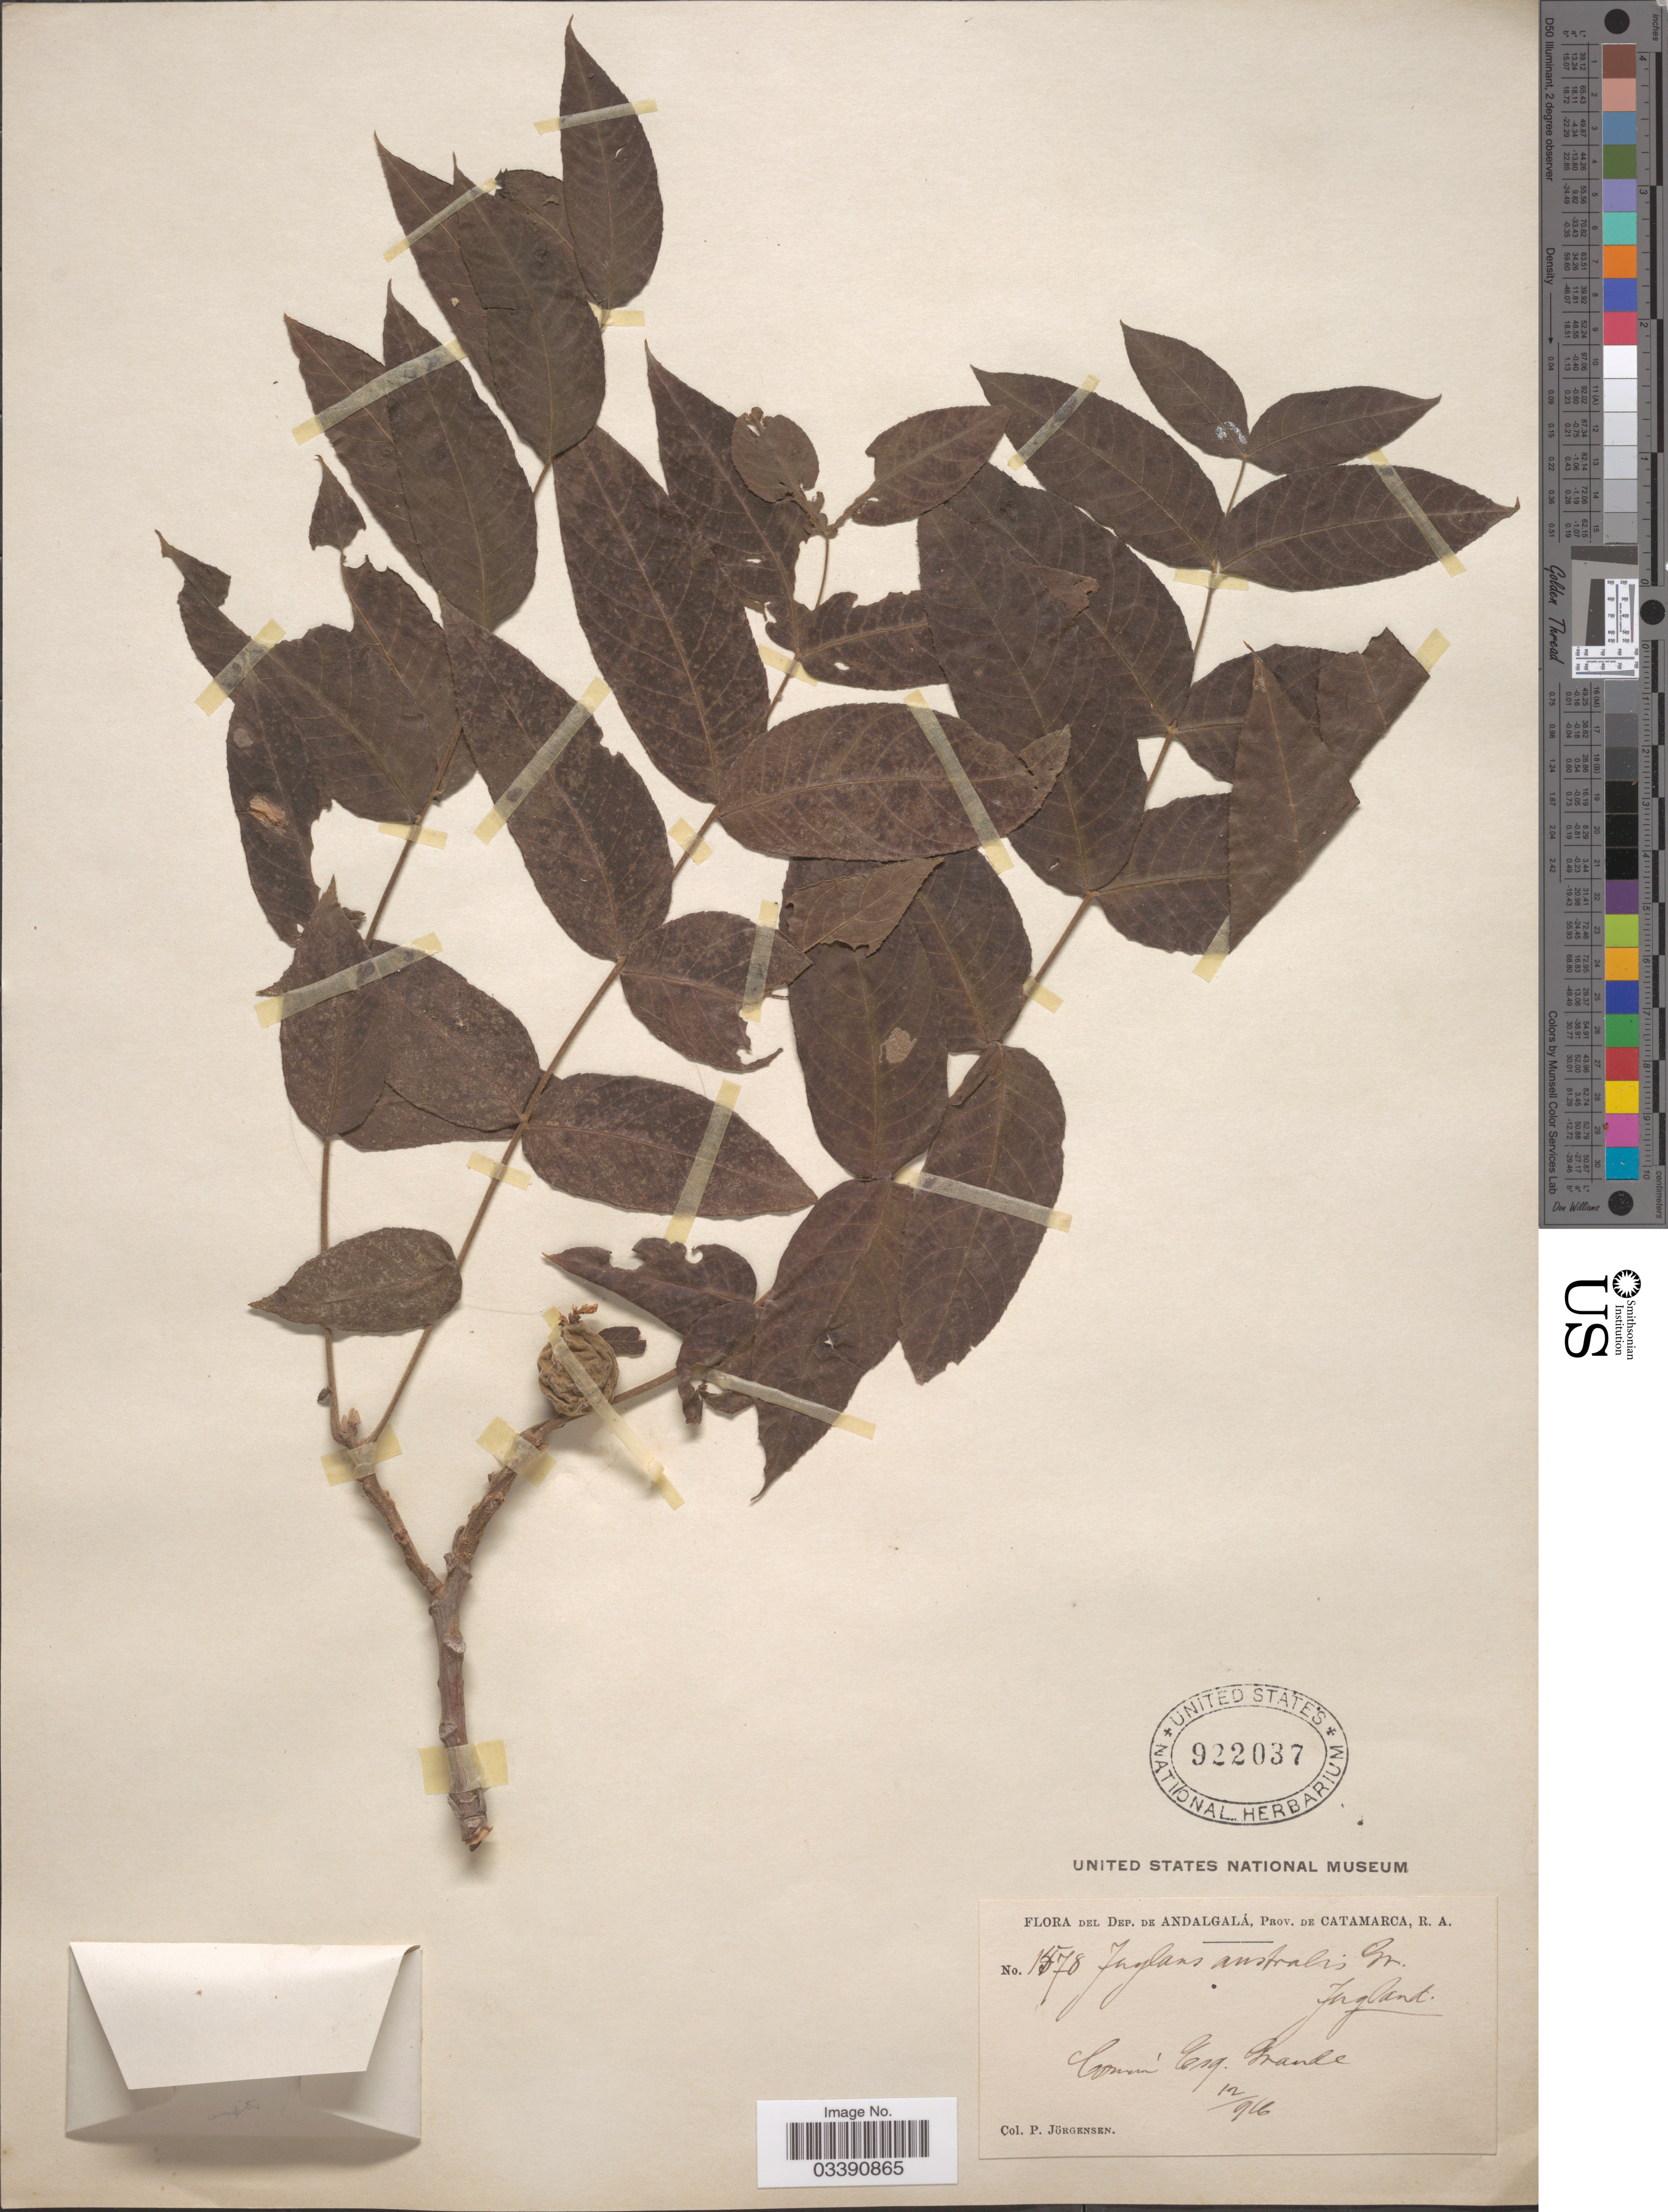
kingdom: Plantae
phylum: Tracheophyta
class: Magnoliopsida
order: Fagales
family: Juglandaceae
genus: Juglans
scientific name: Juglans australis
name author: Griseb.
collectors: P. Jörgensen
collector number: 1578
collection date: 1916-12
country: Argentina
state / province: Catamarca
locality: Dep. de Andalgalá. Común Esq. Grande.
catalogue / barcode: US 922037